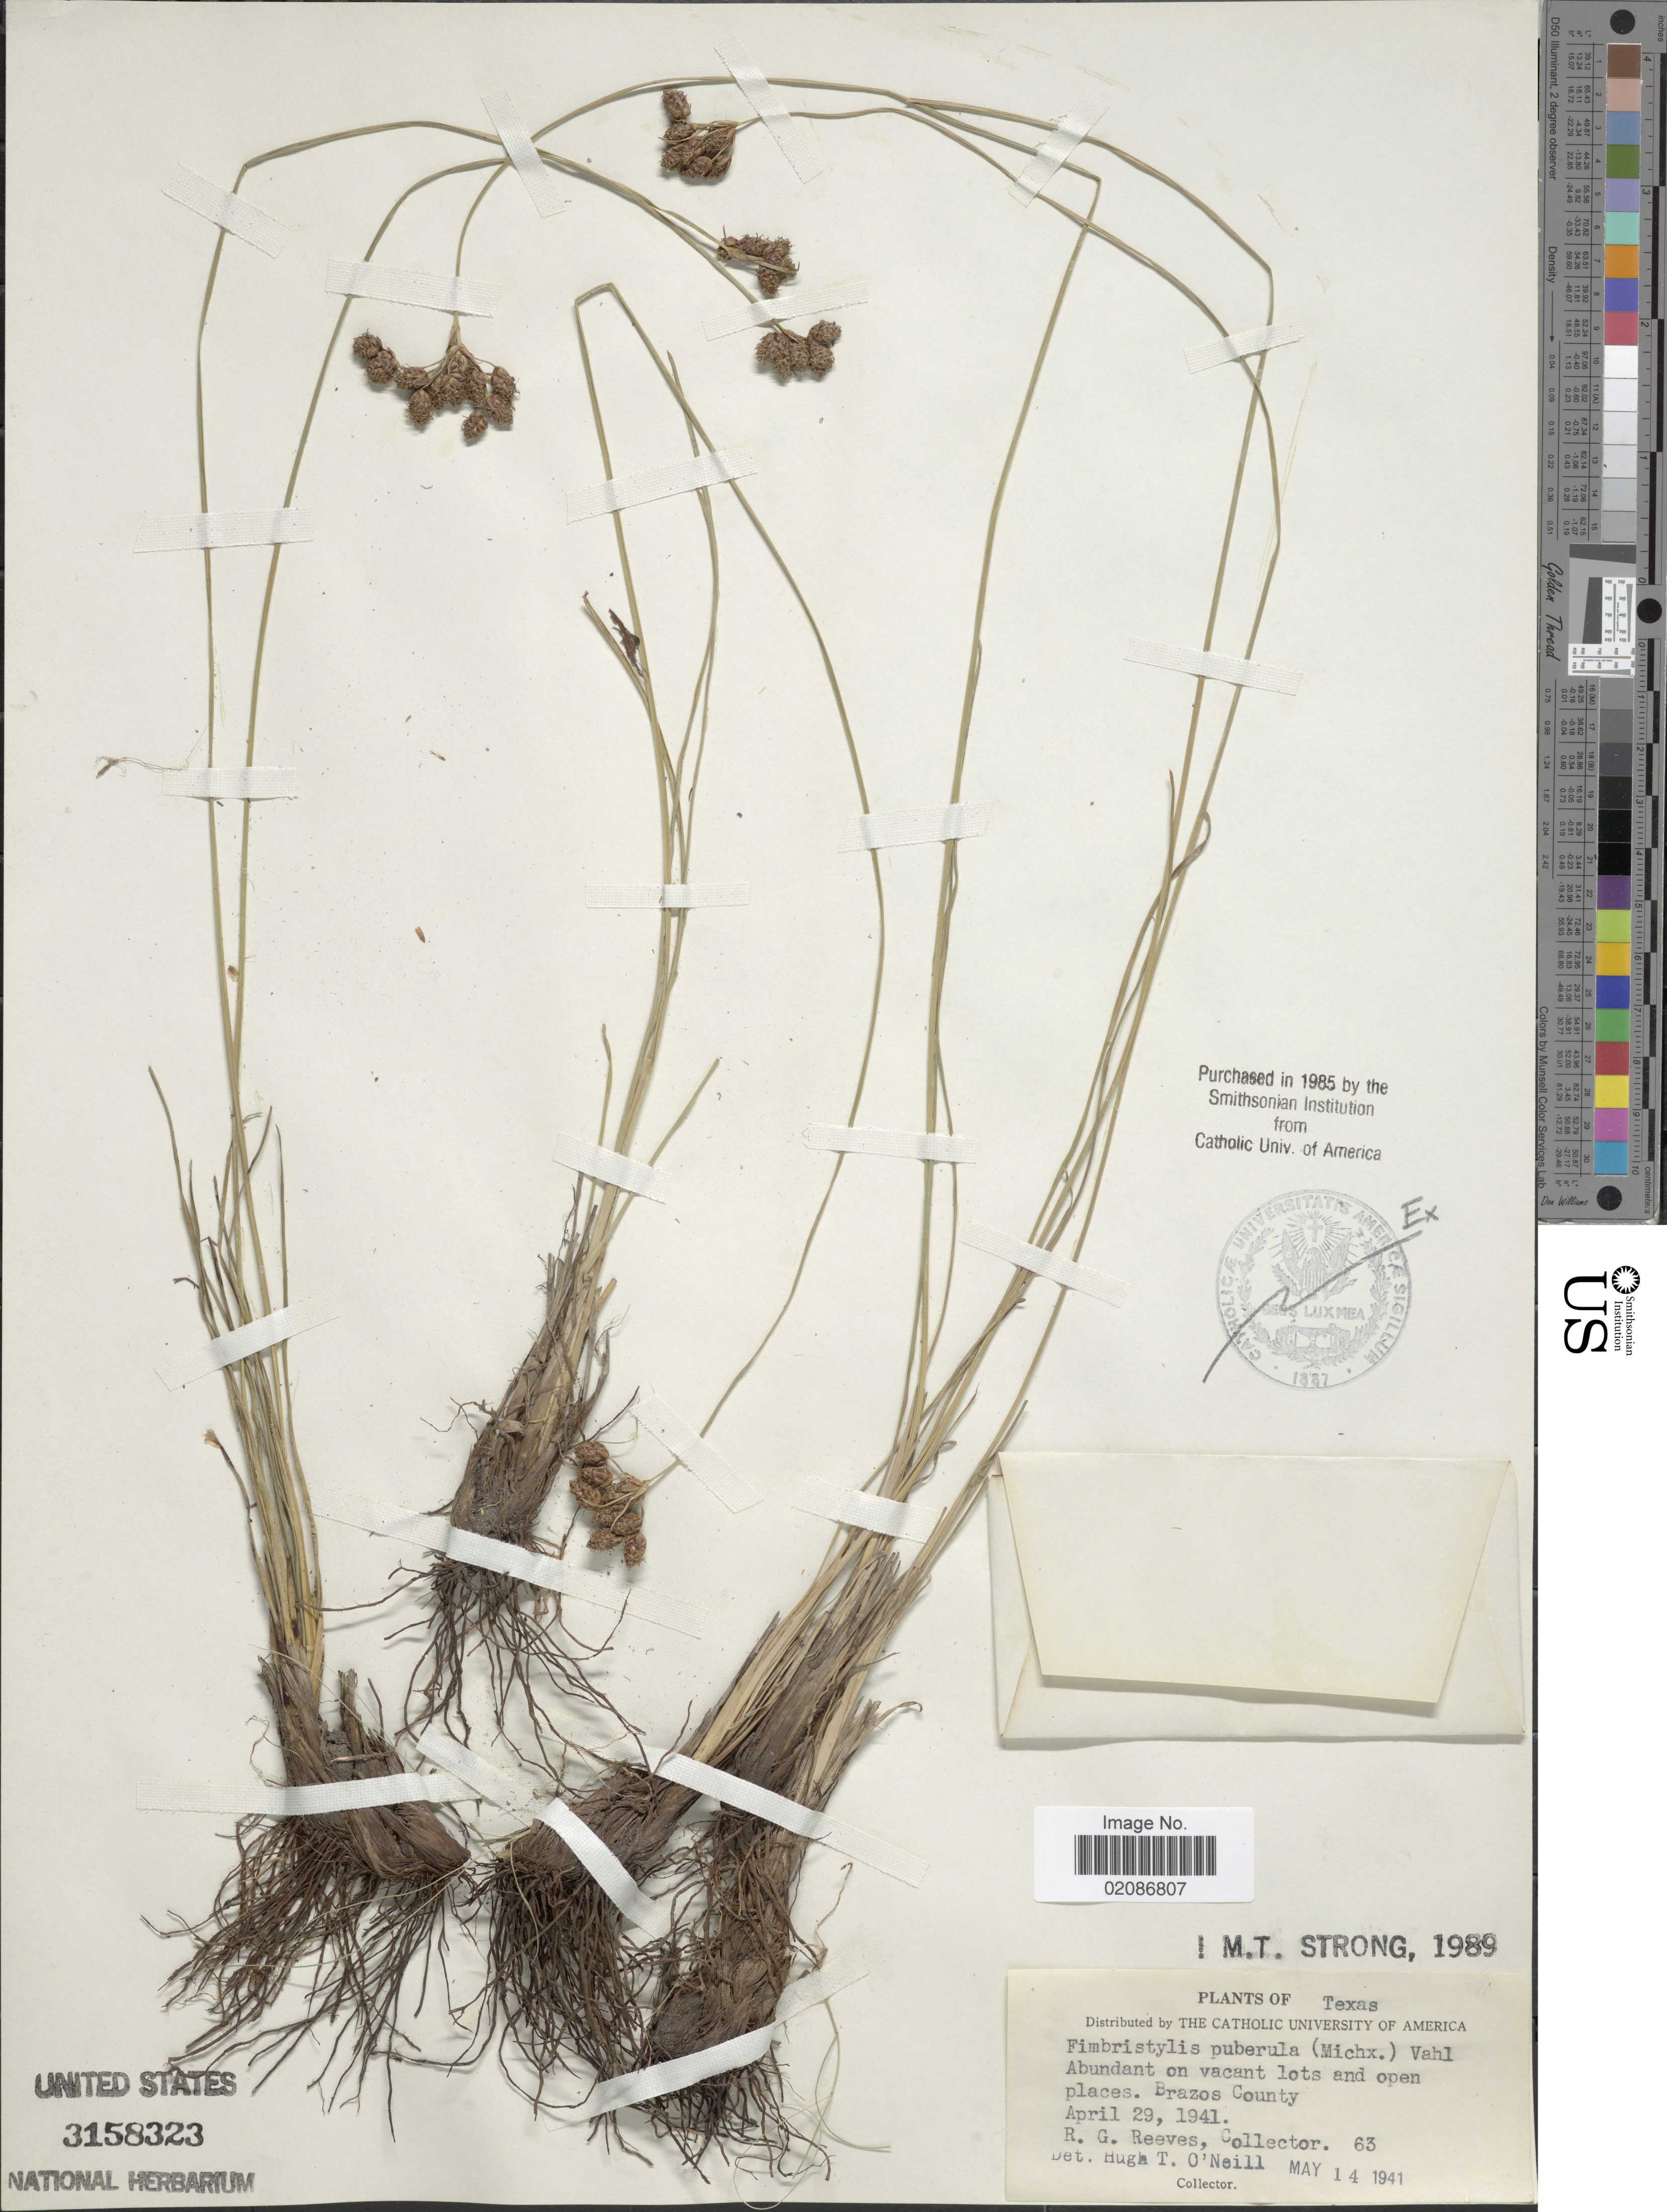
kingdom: Plantae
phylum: Tracheophyta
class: Liliopsida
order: Poales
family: Cyperaceae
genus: Fimbristylis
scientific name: Fimbristylis puberula var. puberula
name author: (Michx.) Vahl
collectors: R. G. Reeves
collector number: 63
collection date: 1941-04-29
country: United States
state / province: Texas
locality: Brazos County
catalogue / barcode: US 3158323